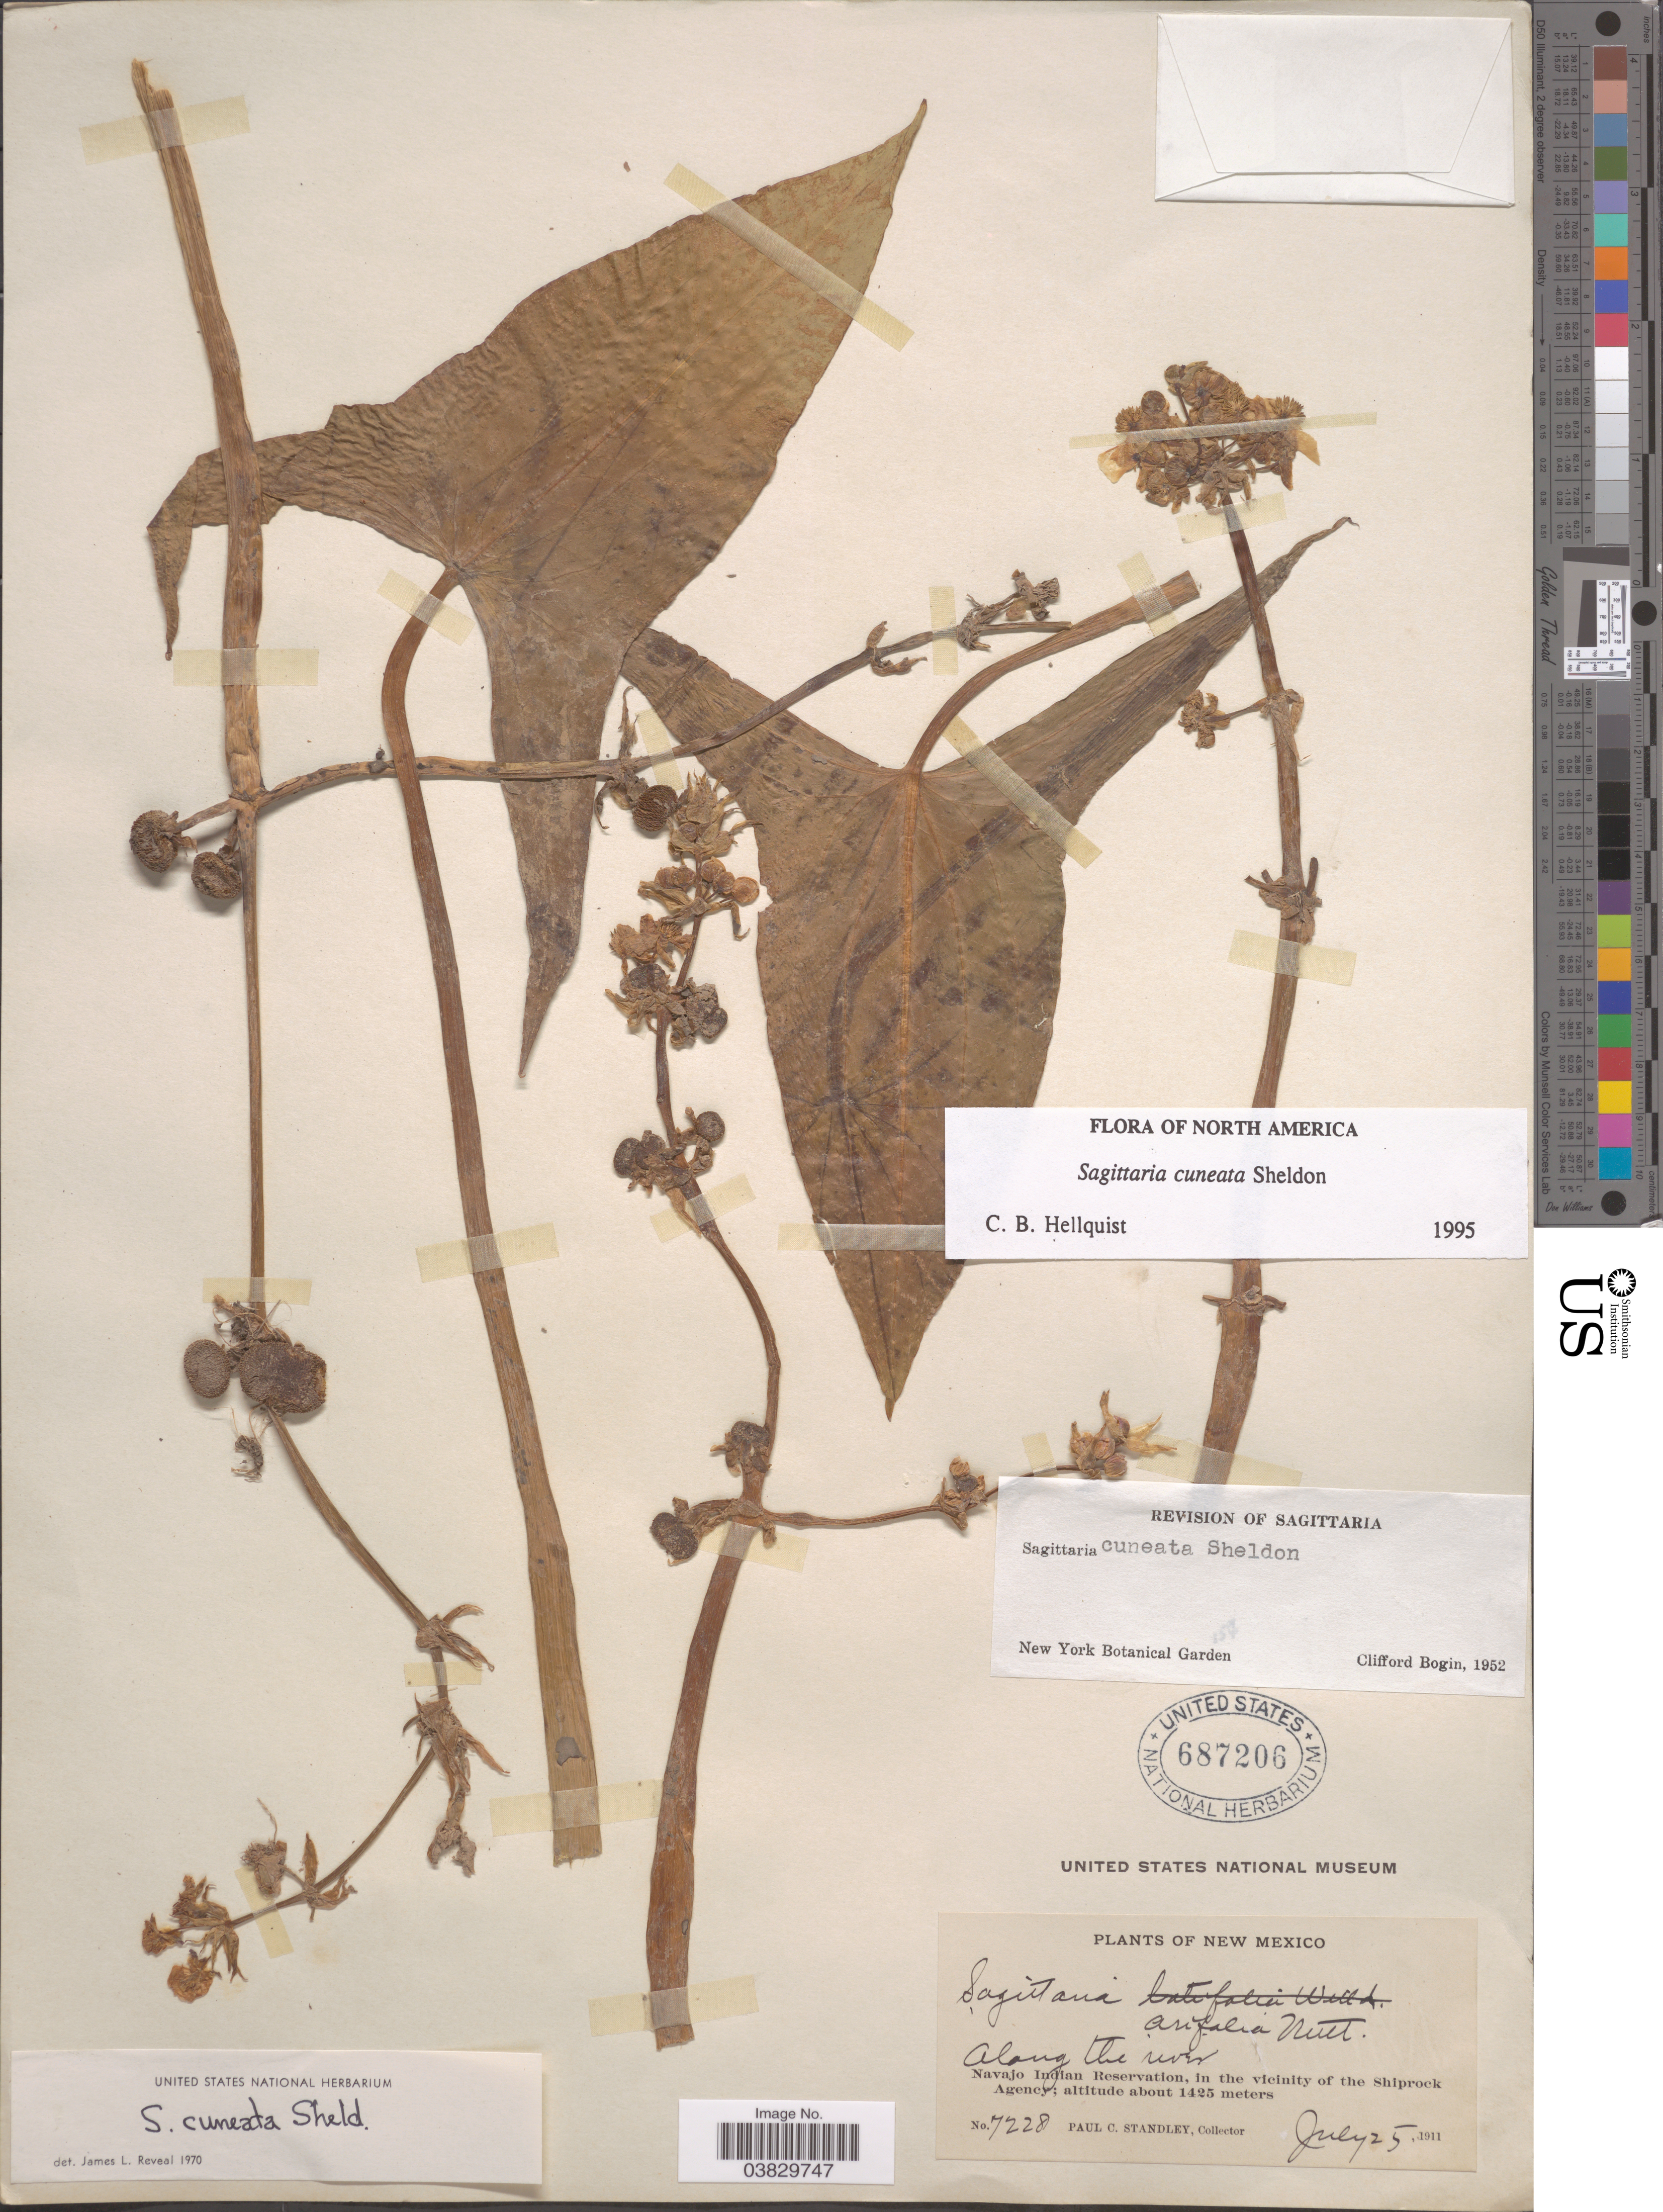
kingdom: Plantae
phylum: Tracheophyta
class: Liliopsida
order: Alismatales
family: Alismataceae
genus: Sagittaria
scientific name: Sagittaria cuneata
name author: E. Sheld.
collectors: P. C. Standley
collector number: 7228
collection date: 1911-07-25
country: United States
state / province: New Mexico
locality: Along the river. Navajo Indian Reservation, in the vicinity of the Shiprock Agency.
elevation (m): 1425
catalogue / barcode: US 687206